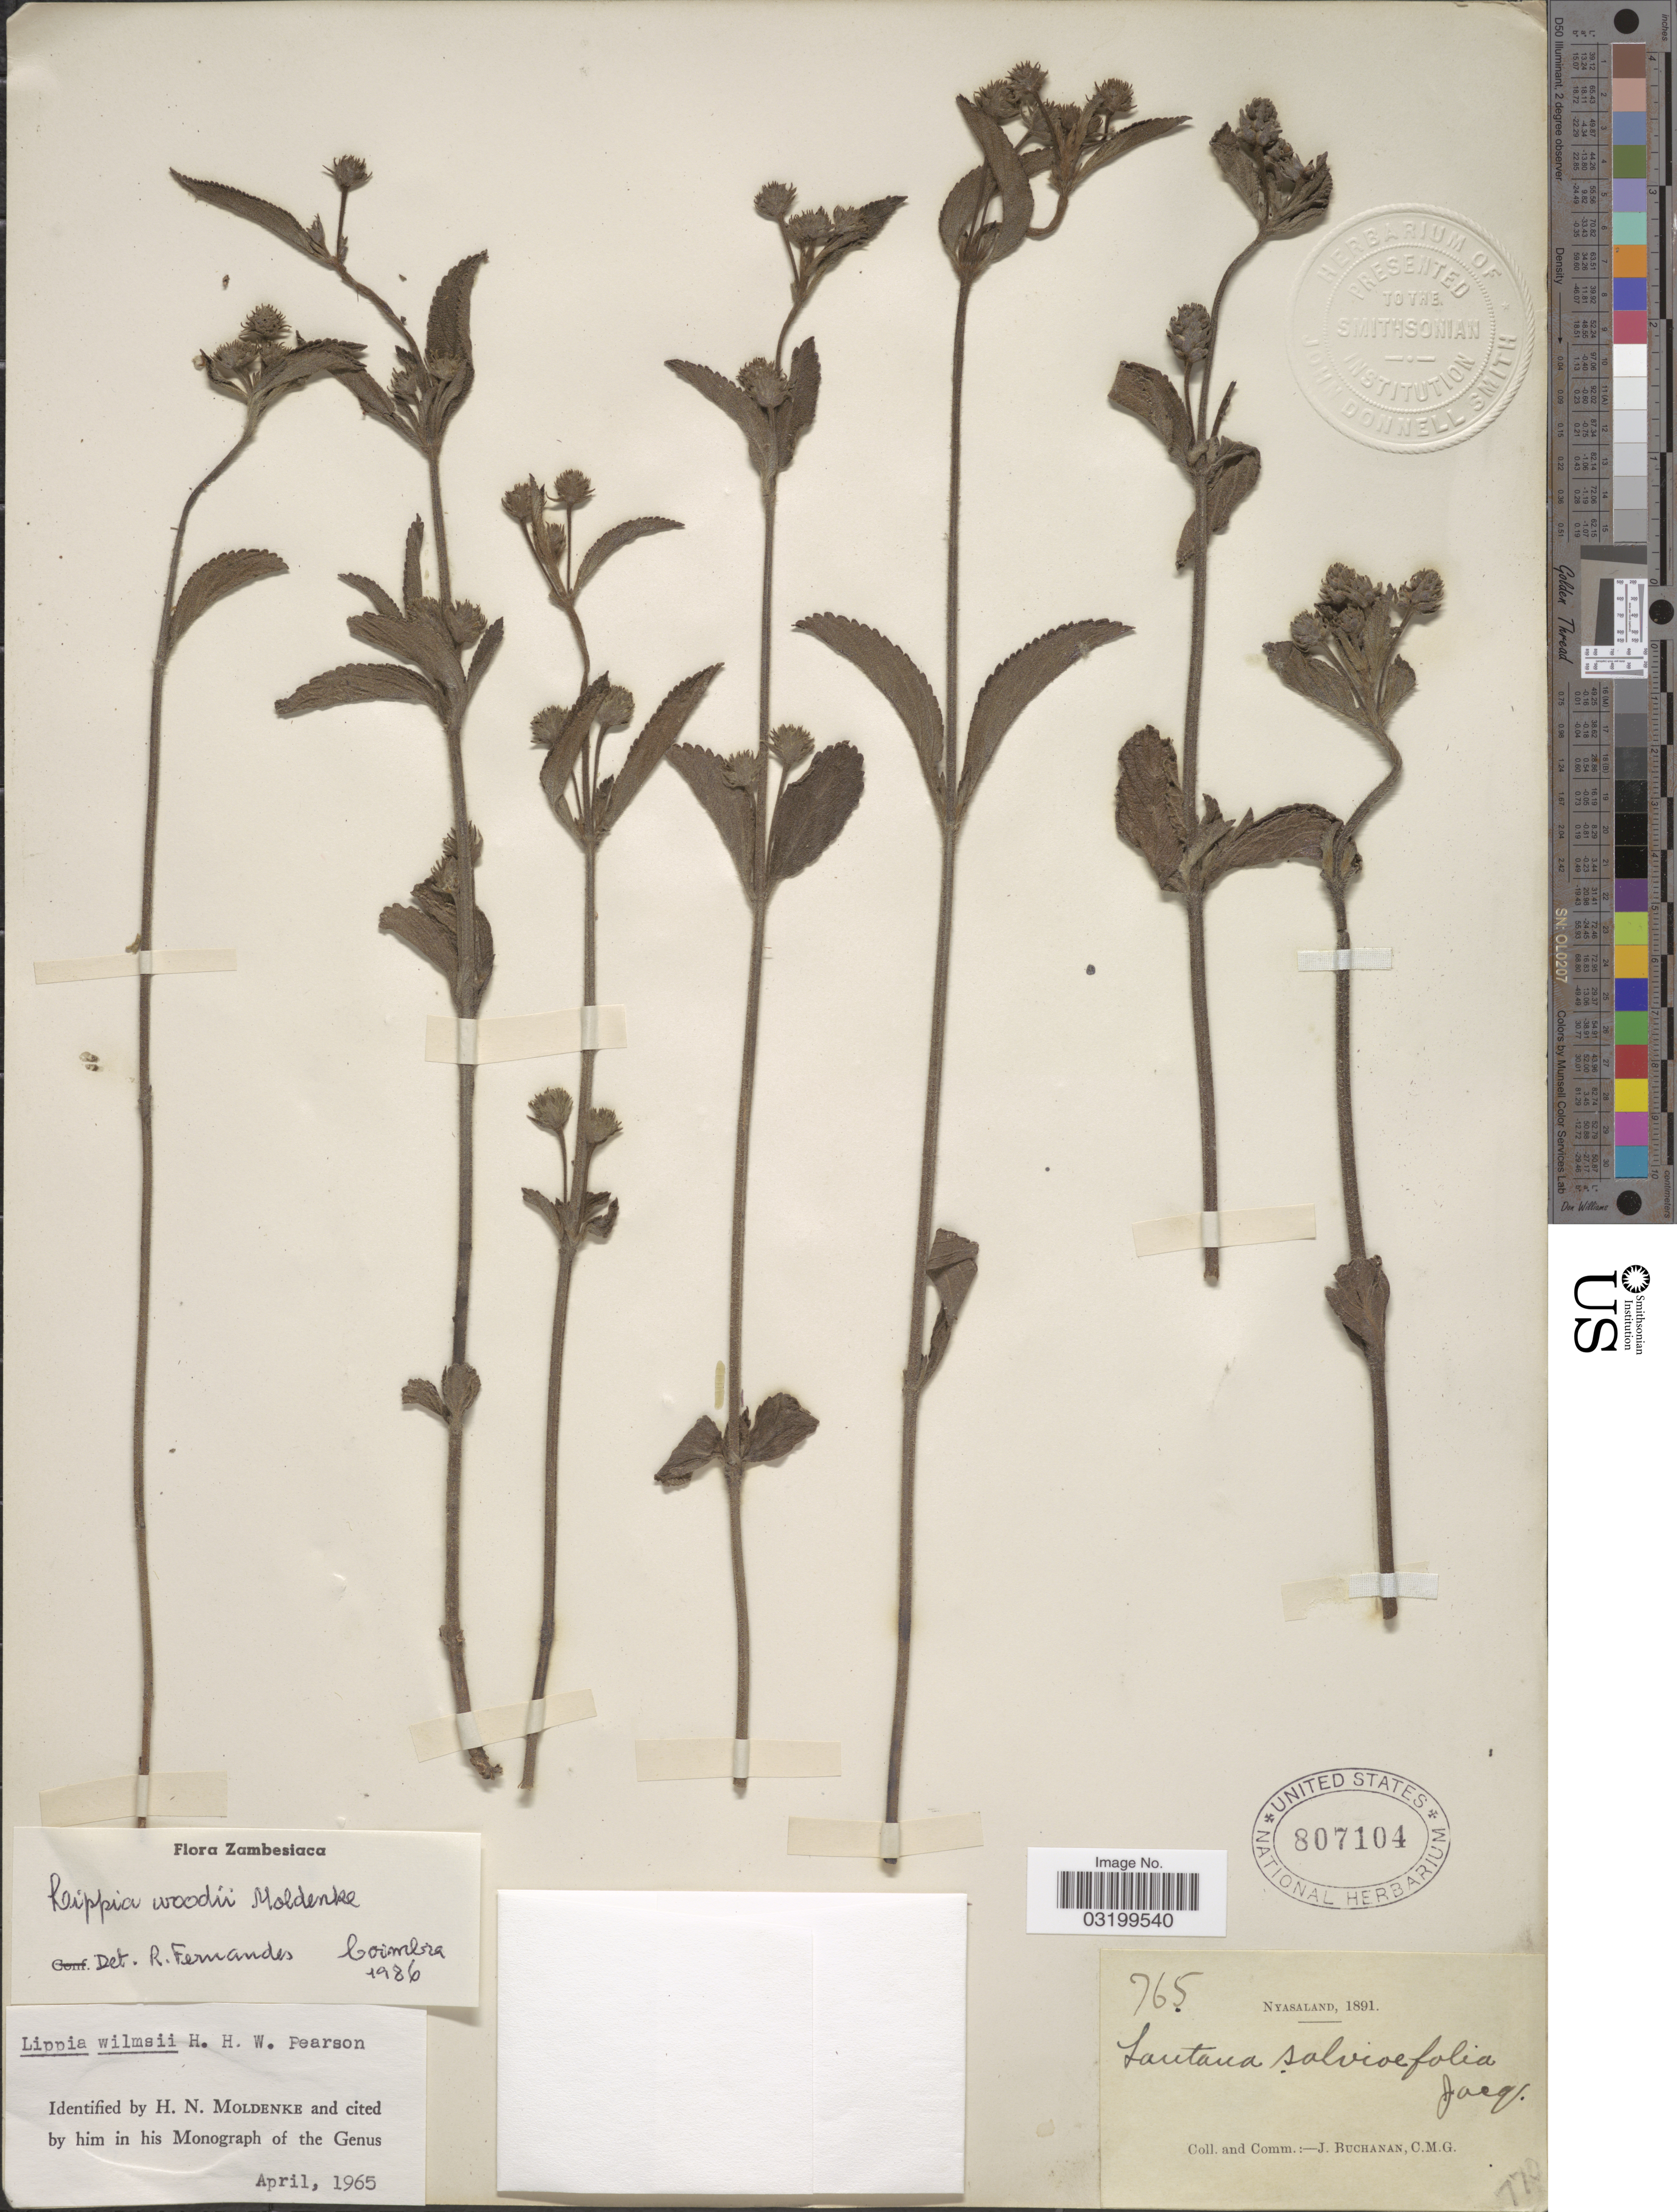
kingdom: Plantae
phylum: Tracheophyta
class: Magnoliopsida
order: Lamiales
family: Verbenaceae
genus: Lippia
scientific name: Lippia woodii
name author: Moldenke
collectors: J. Buchanan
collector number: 765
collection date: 1891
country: Malawi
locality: Nyasaland.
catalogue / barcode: US 807104